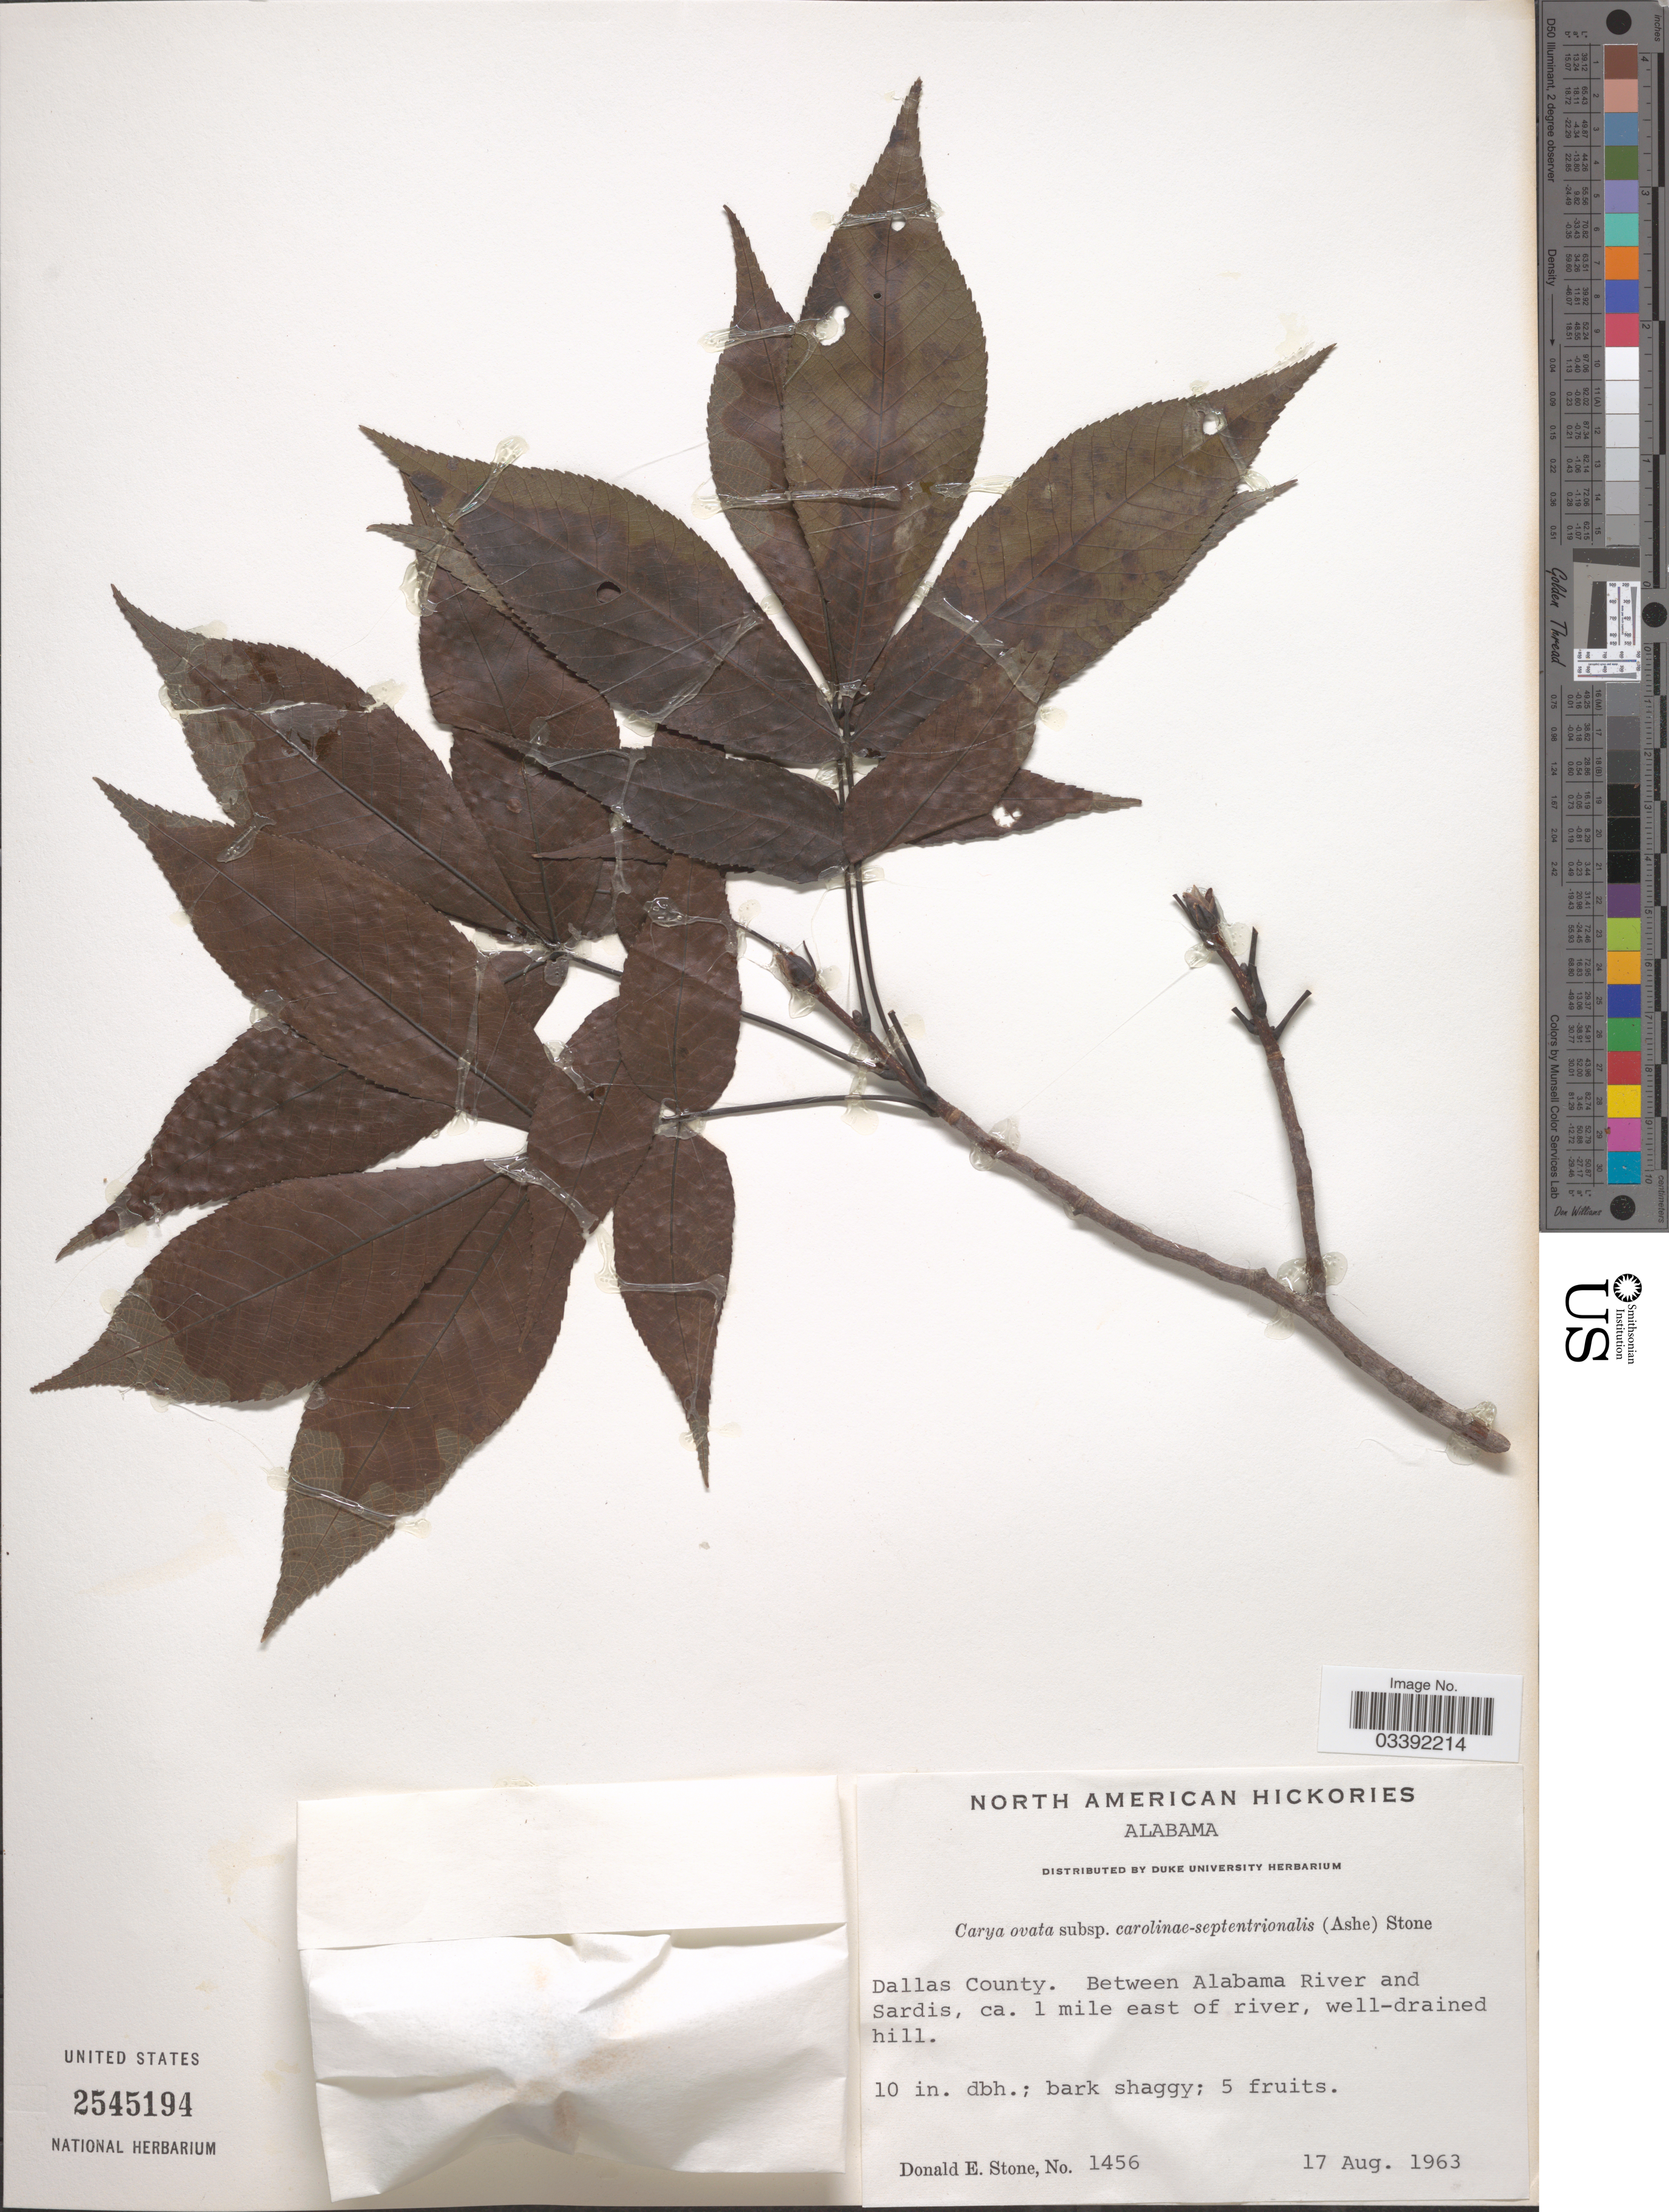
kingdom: Plantae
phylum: Tracheophyta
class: Magnoliopsida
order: Fagales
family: Juglandaceae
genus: Carya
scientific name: Carya ovata subsp. carolinae-septentrionalis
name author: (Ashe) Engl. & Graebn.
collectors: D. Stone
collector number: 1456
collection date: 1963-08-17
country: United States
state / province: Alabama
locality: Dallas County. Between Alabama River and Sardis, ca. 1 mile east of river, well-drained hill.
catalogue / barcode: US 2545194